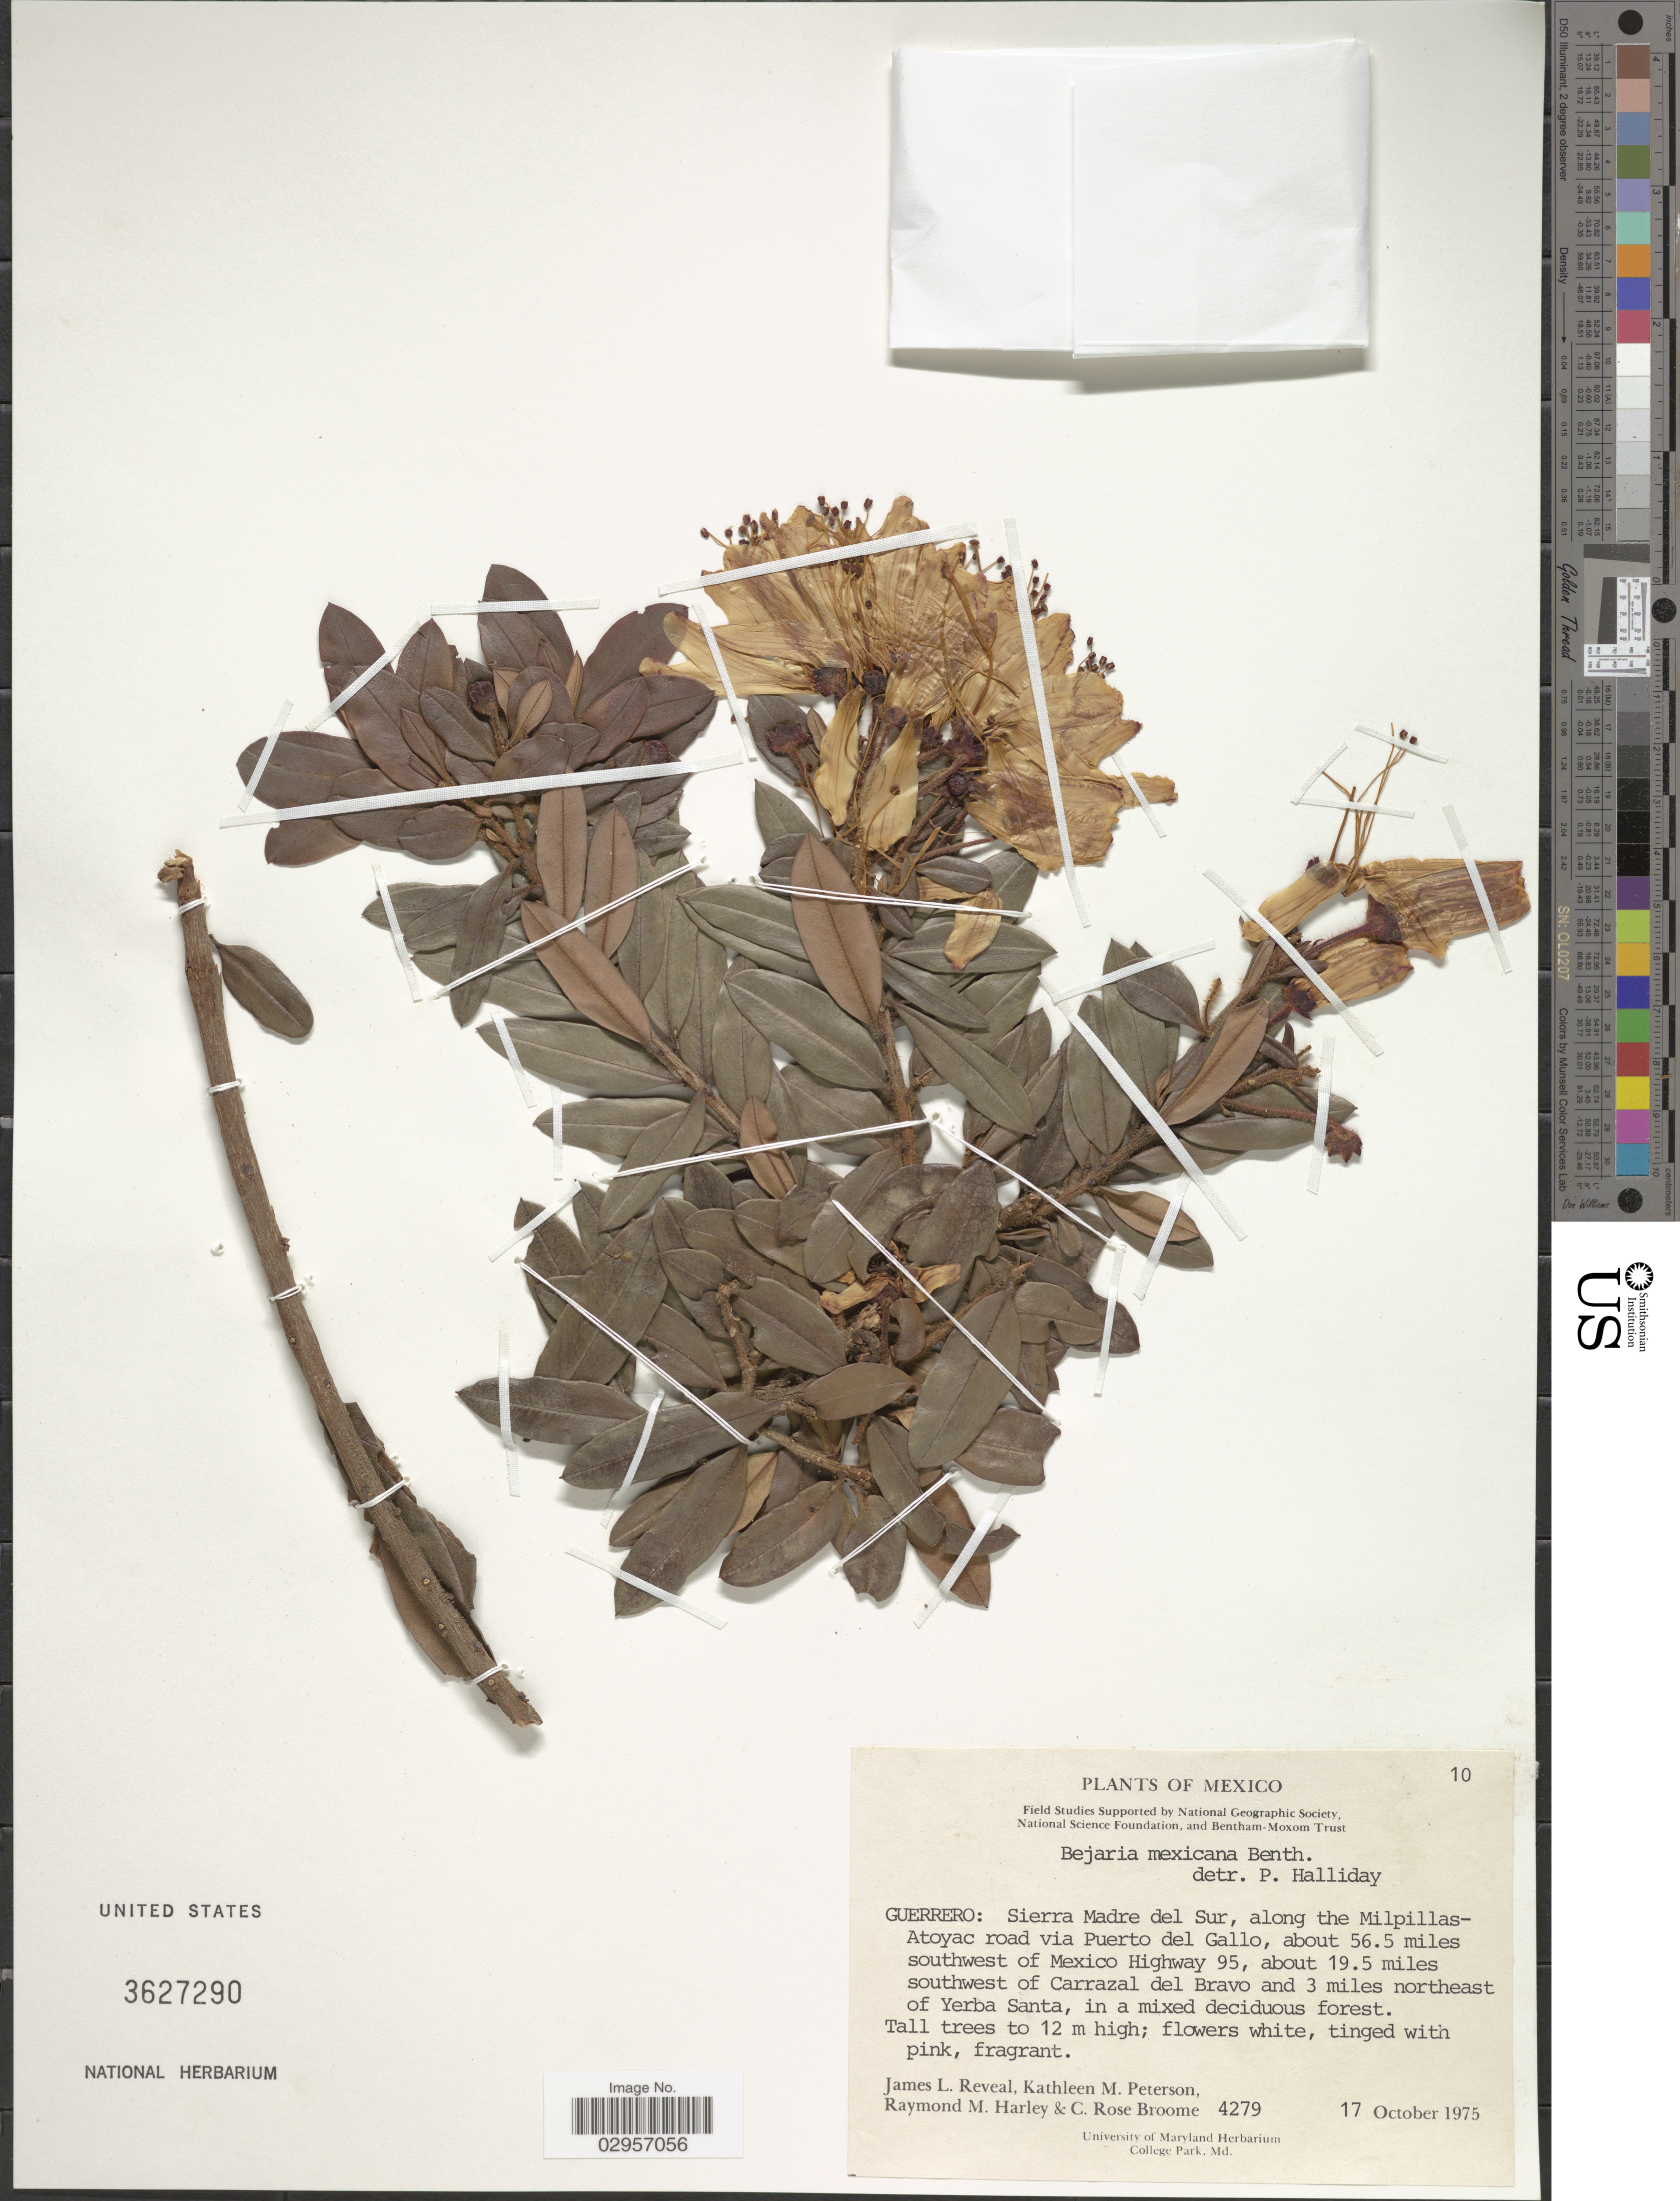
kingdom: Plantae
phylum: Tracheophyta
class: Magnoliopsida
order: Ericales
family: Ericaceae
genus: Befaria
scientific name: Befaria mexicana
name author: Benth.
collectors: J. L. Reveal, K. Peterson, R. M. Harley & C. R. Broome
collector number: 4279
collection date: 1975-10-17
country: Mexico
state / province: Guerrero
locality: Sierra Madre del Sur, along the Milpillas-Atoyac road via Puerto del Gallo, about 56-5 miles southwest of Mexico Highway 95, about 19.5 miles southwest of Carrazal del Bravo and 3 miles northeast of Yerba Santa.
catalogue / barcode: US 3627290